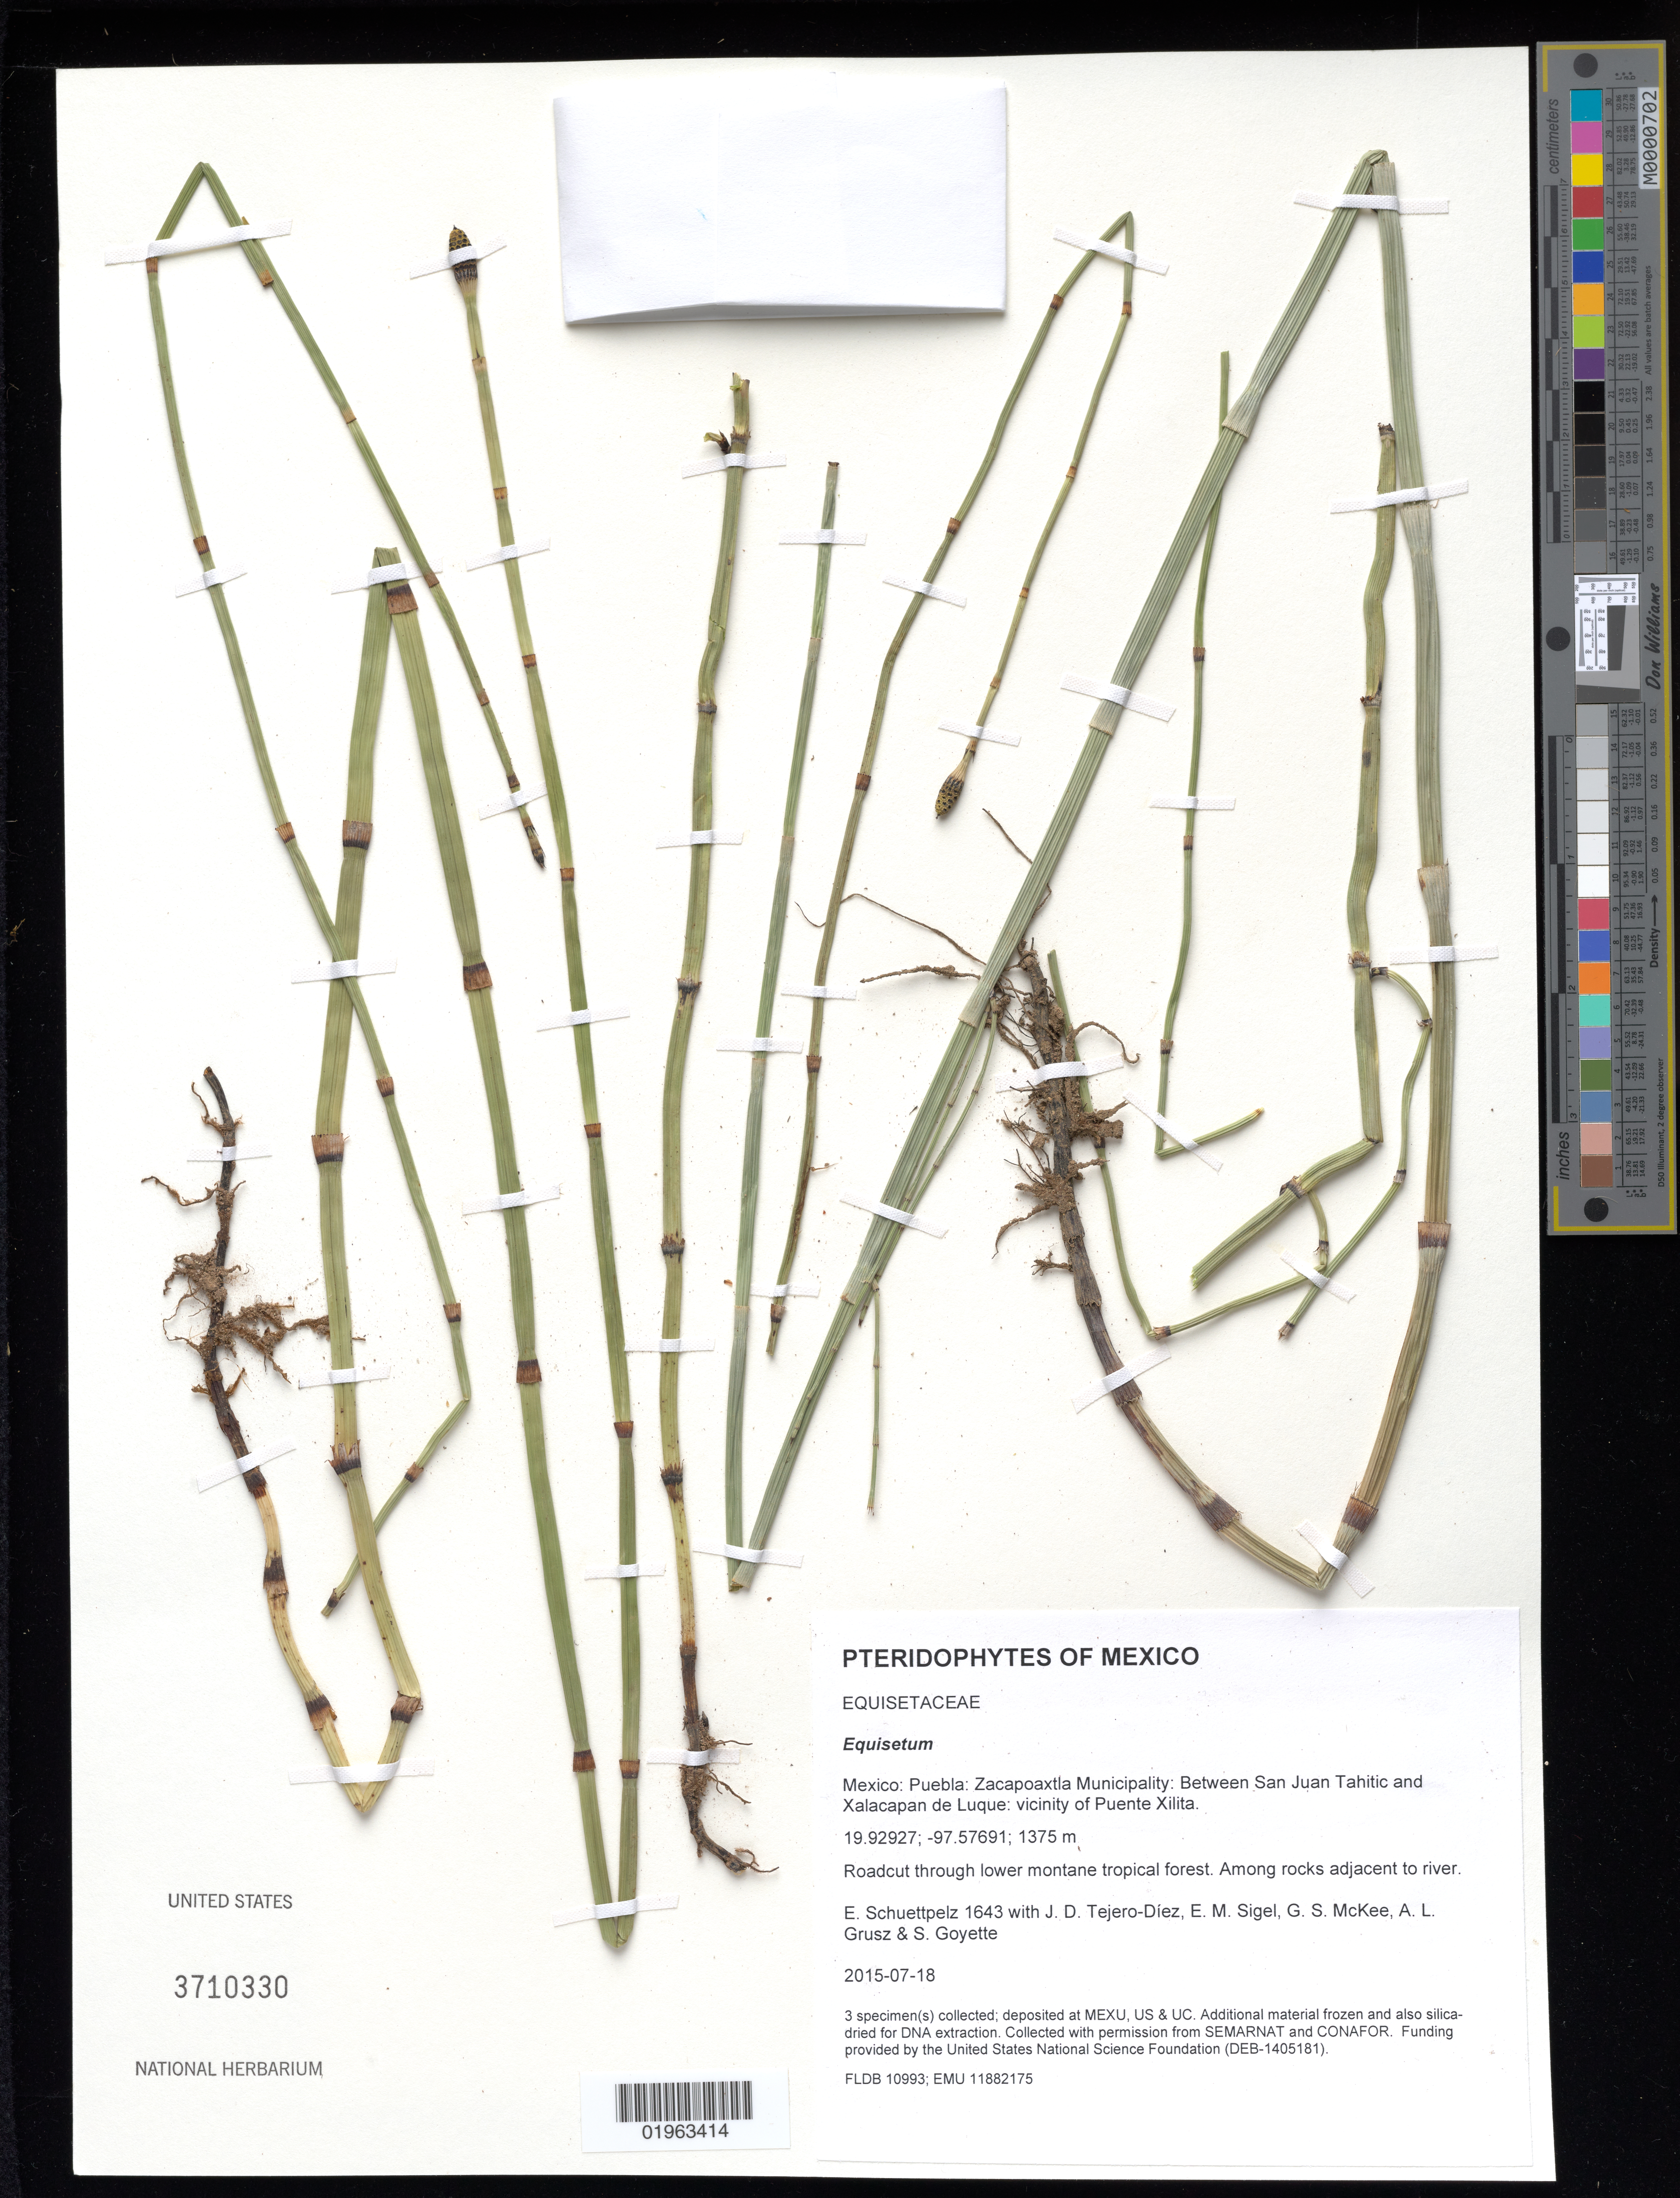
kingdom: Plantae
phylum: Tracheophyta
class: Polypodiopsida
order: Equisetales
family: Equisetaceae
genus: Equisetum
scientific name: Equisetum sp.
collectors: E. Schuettpelz, D. Tejero-Díez, E. M. Sigel, G. S. McKee & A. Grusz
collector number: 1643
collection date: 2015-07-18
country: Mexico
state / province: Puebla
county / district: Zacapoaxtla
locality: Between San Juan Tahitic and Xalacapan de Luque: vicinity of Puente Xilita.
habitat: Roadcut through lower montane tropical forest.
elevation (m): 1375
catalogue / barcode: US 3710330